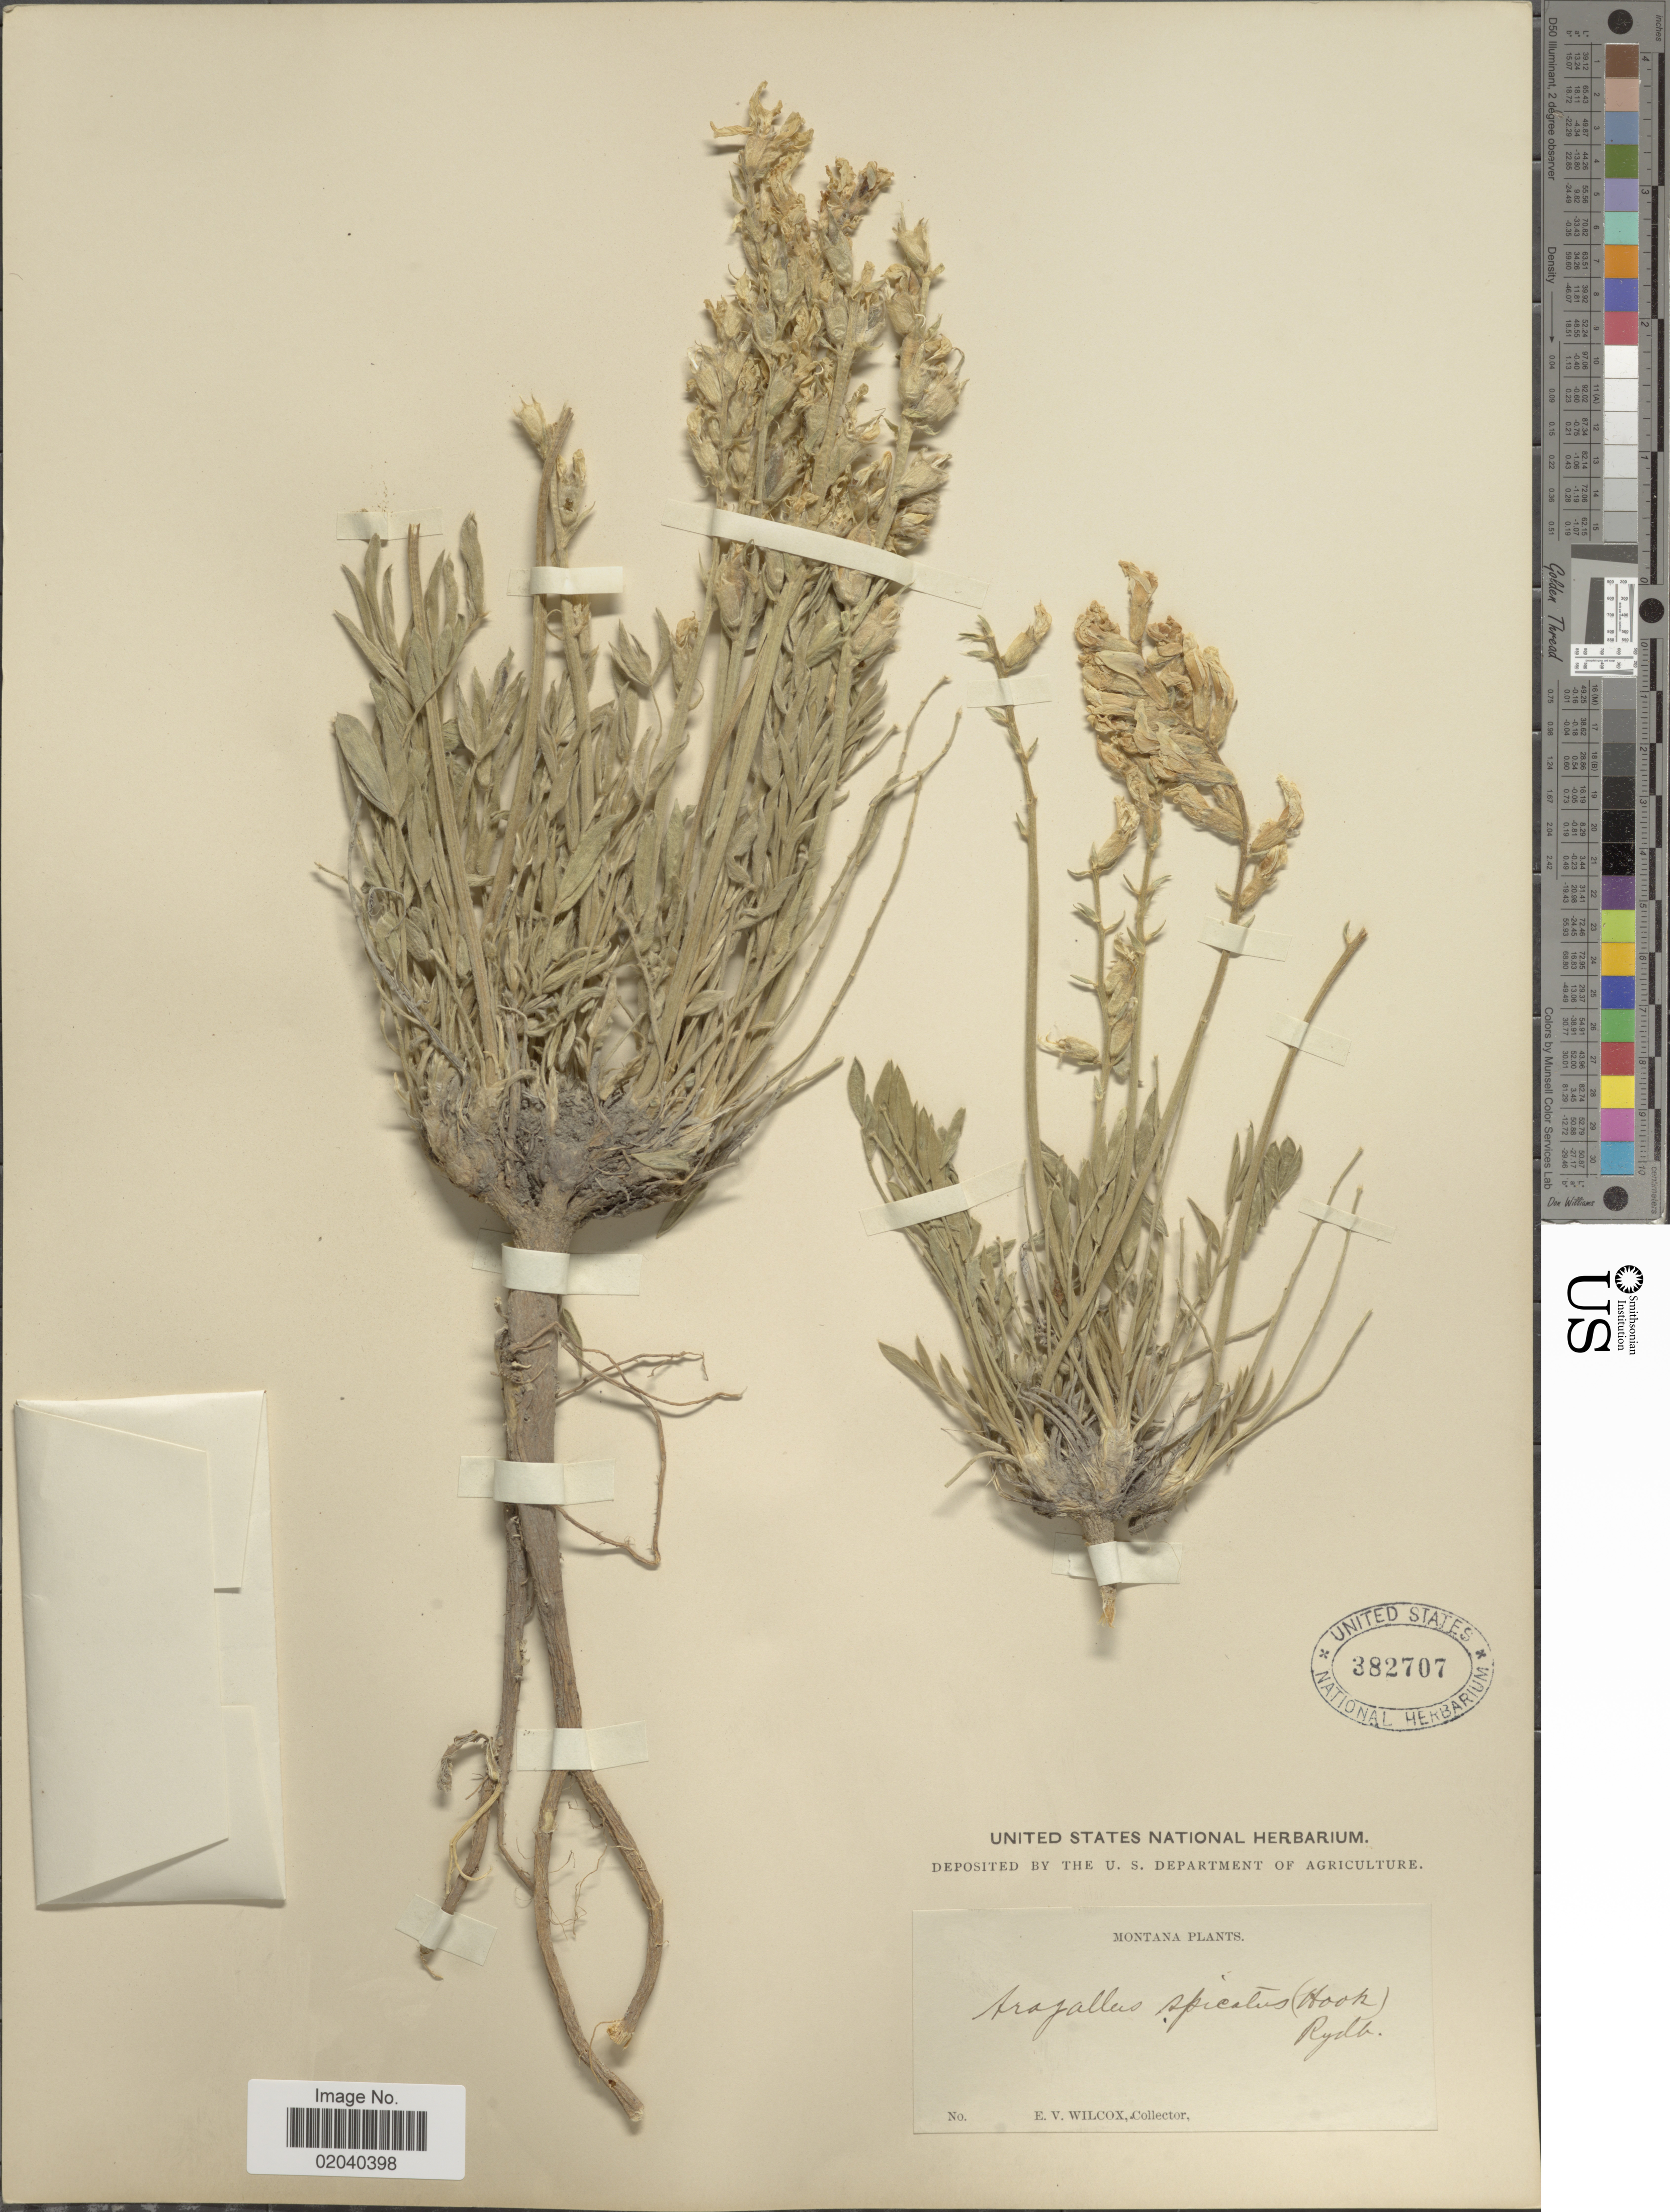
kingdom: Plantae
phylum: Tracheophyta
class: Magnoliopsida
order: Fabales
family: Fabaceae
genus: Oxytropis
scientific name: Oxytropis sericea var. spicata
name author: (Hook.) Barneby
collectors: E. V. Wilcox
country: United States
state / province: Montana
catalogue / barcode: US 382707